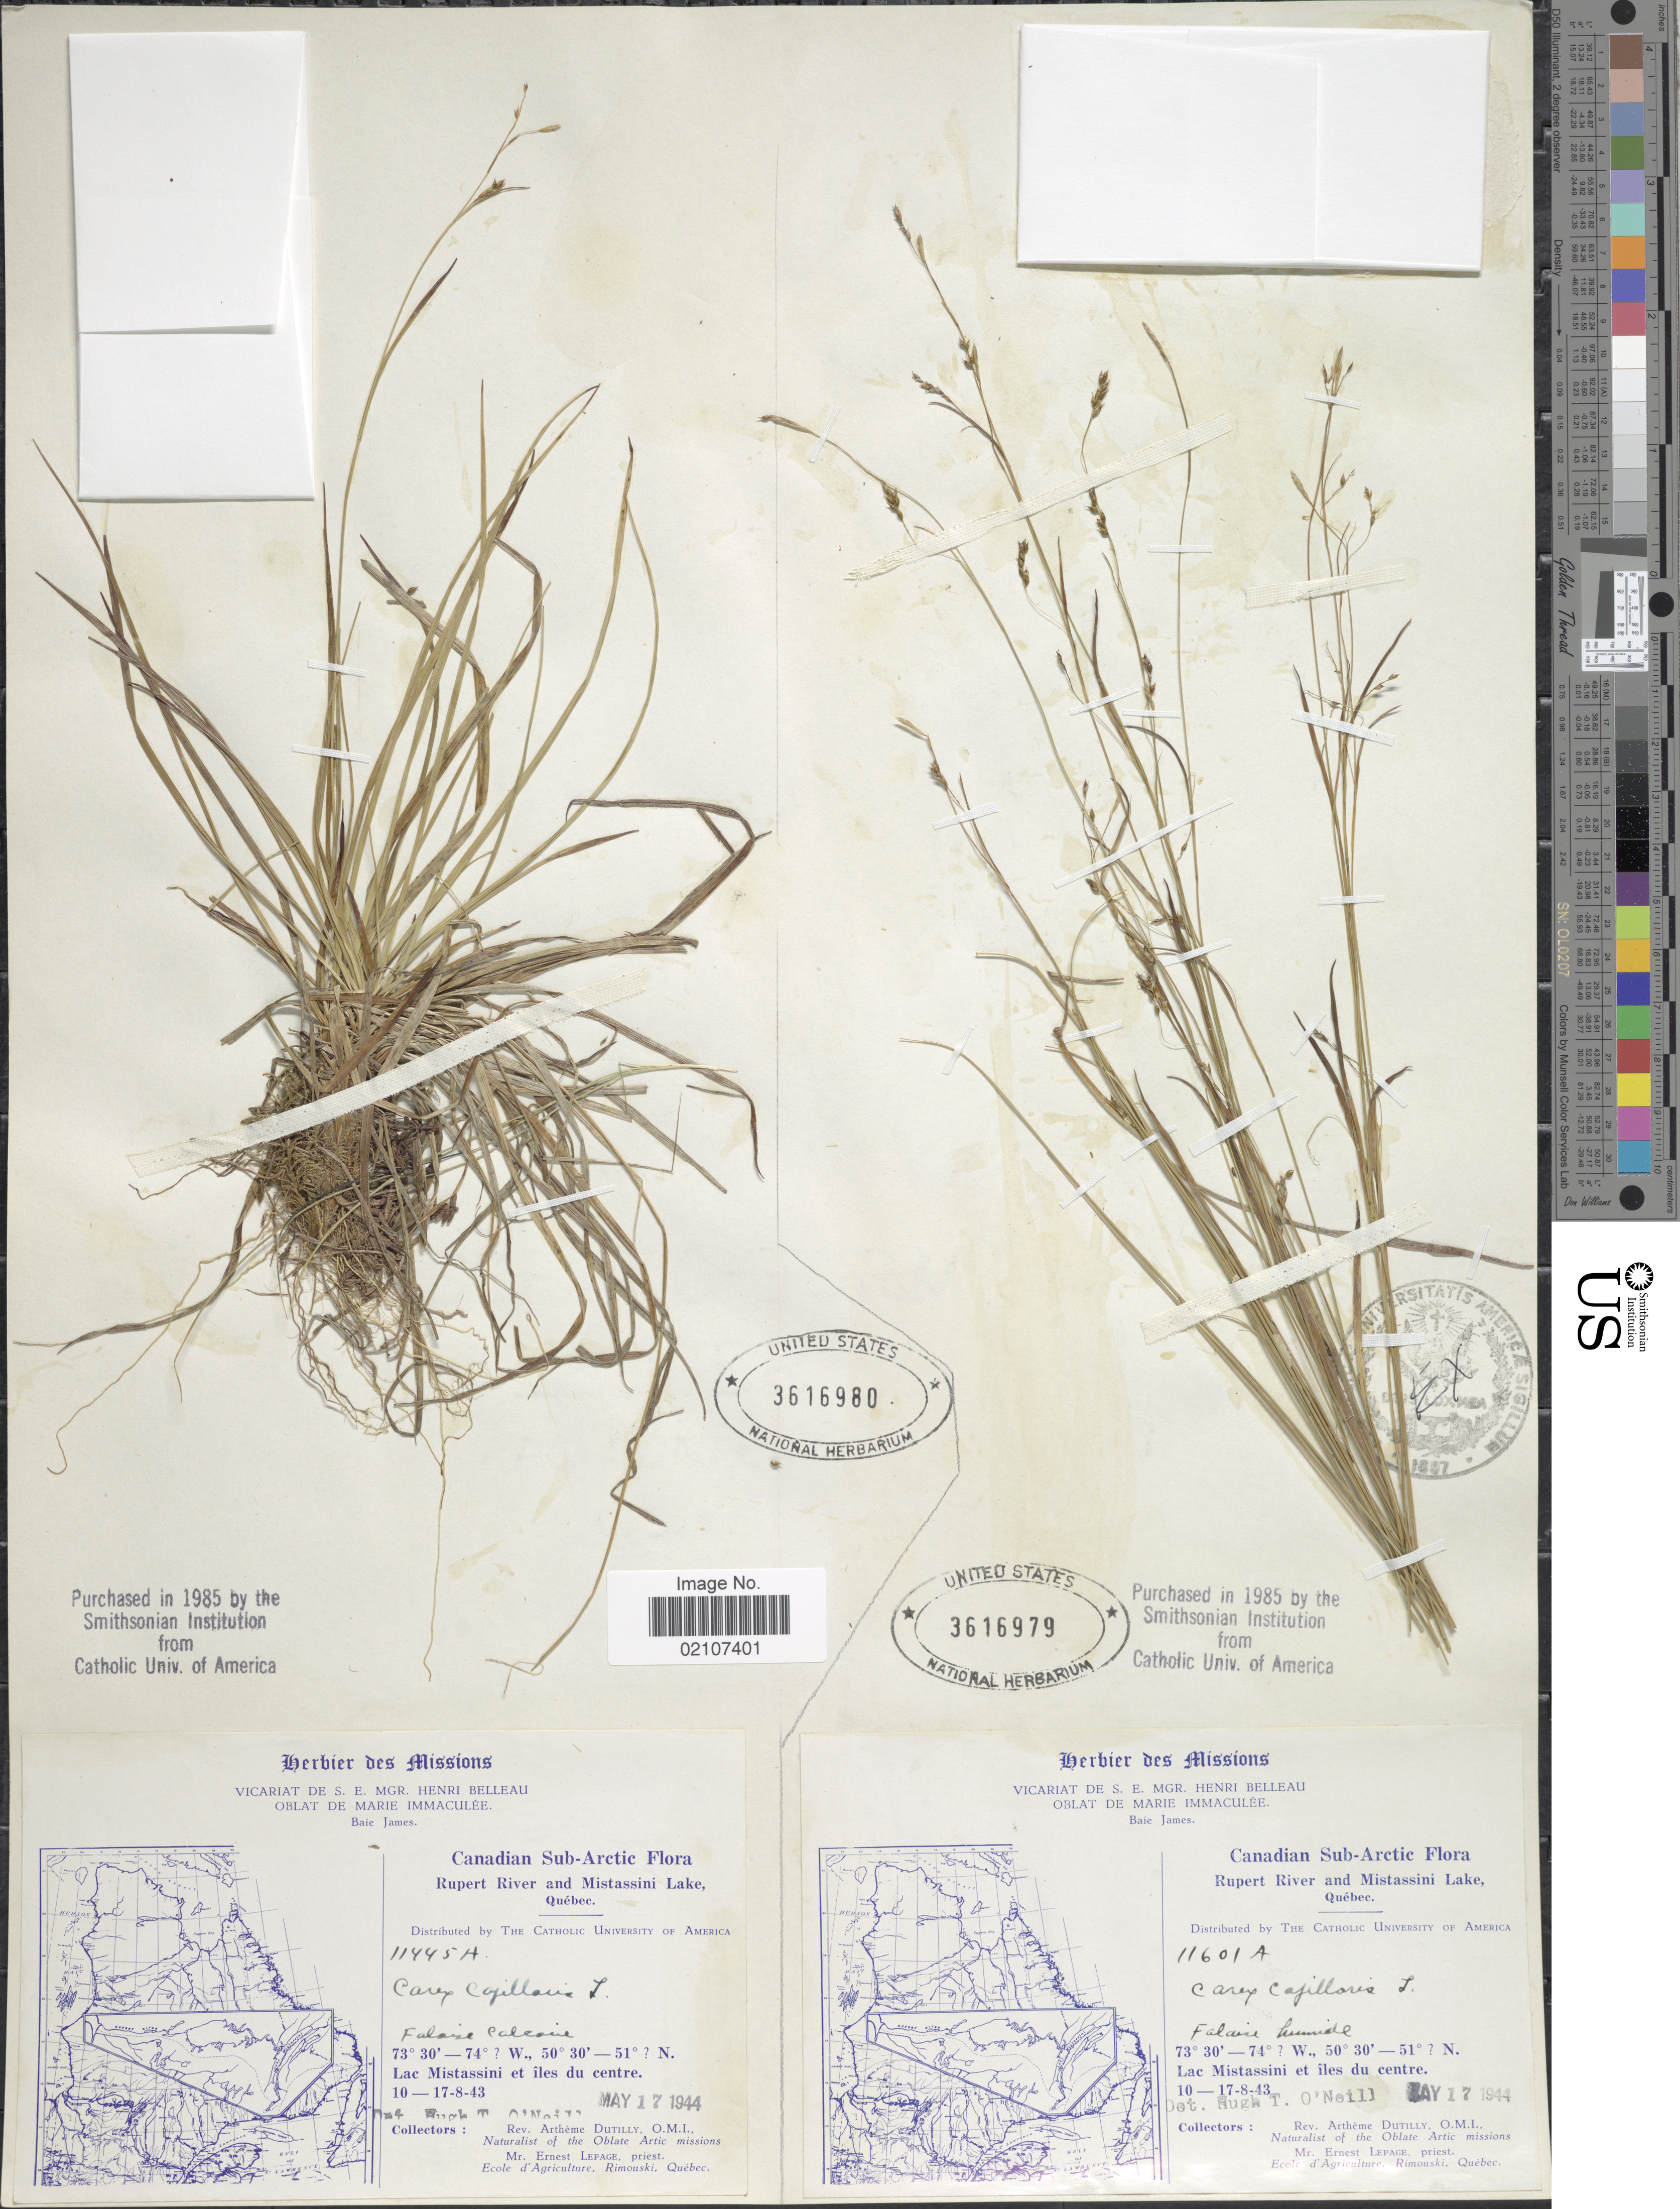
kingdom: Plantae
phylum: Tracheophyta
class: Liliopsida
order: Poales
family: Cyperaceae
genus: Carex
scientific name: Carex capillaris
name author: L.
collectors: A. Dutilly & E. Lepage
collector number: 11601A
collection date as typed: Transcribed d/m/y: 10/8/43 to 17/8/43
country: Canada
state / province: Quebec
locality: Canadian Sub-Arctic, Rupert River and Mistassini Lake, Falaise humide, Lac Mistassini et îles du centre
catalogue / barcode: US 3616979-2